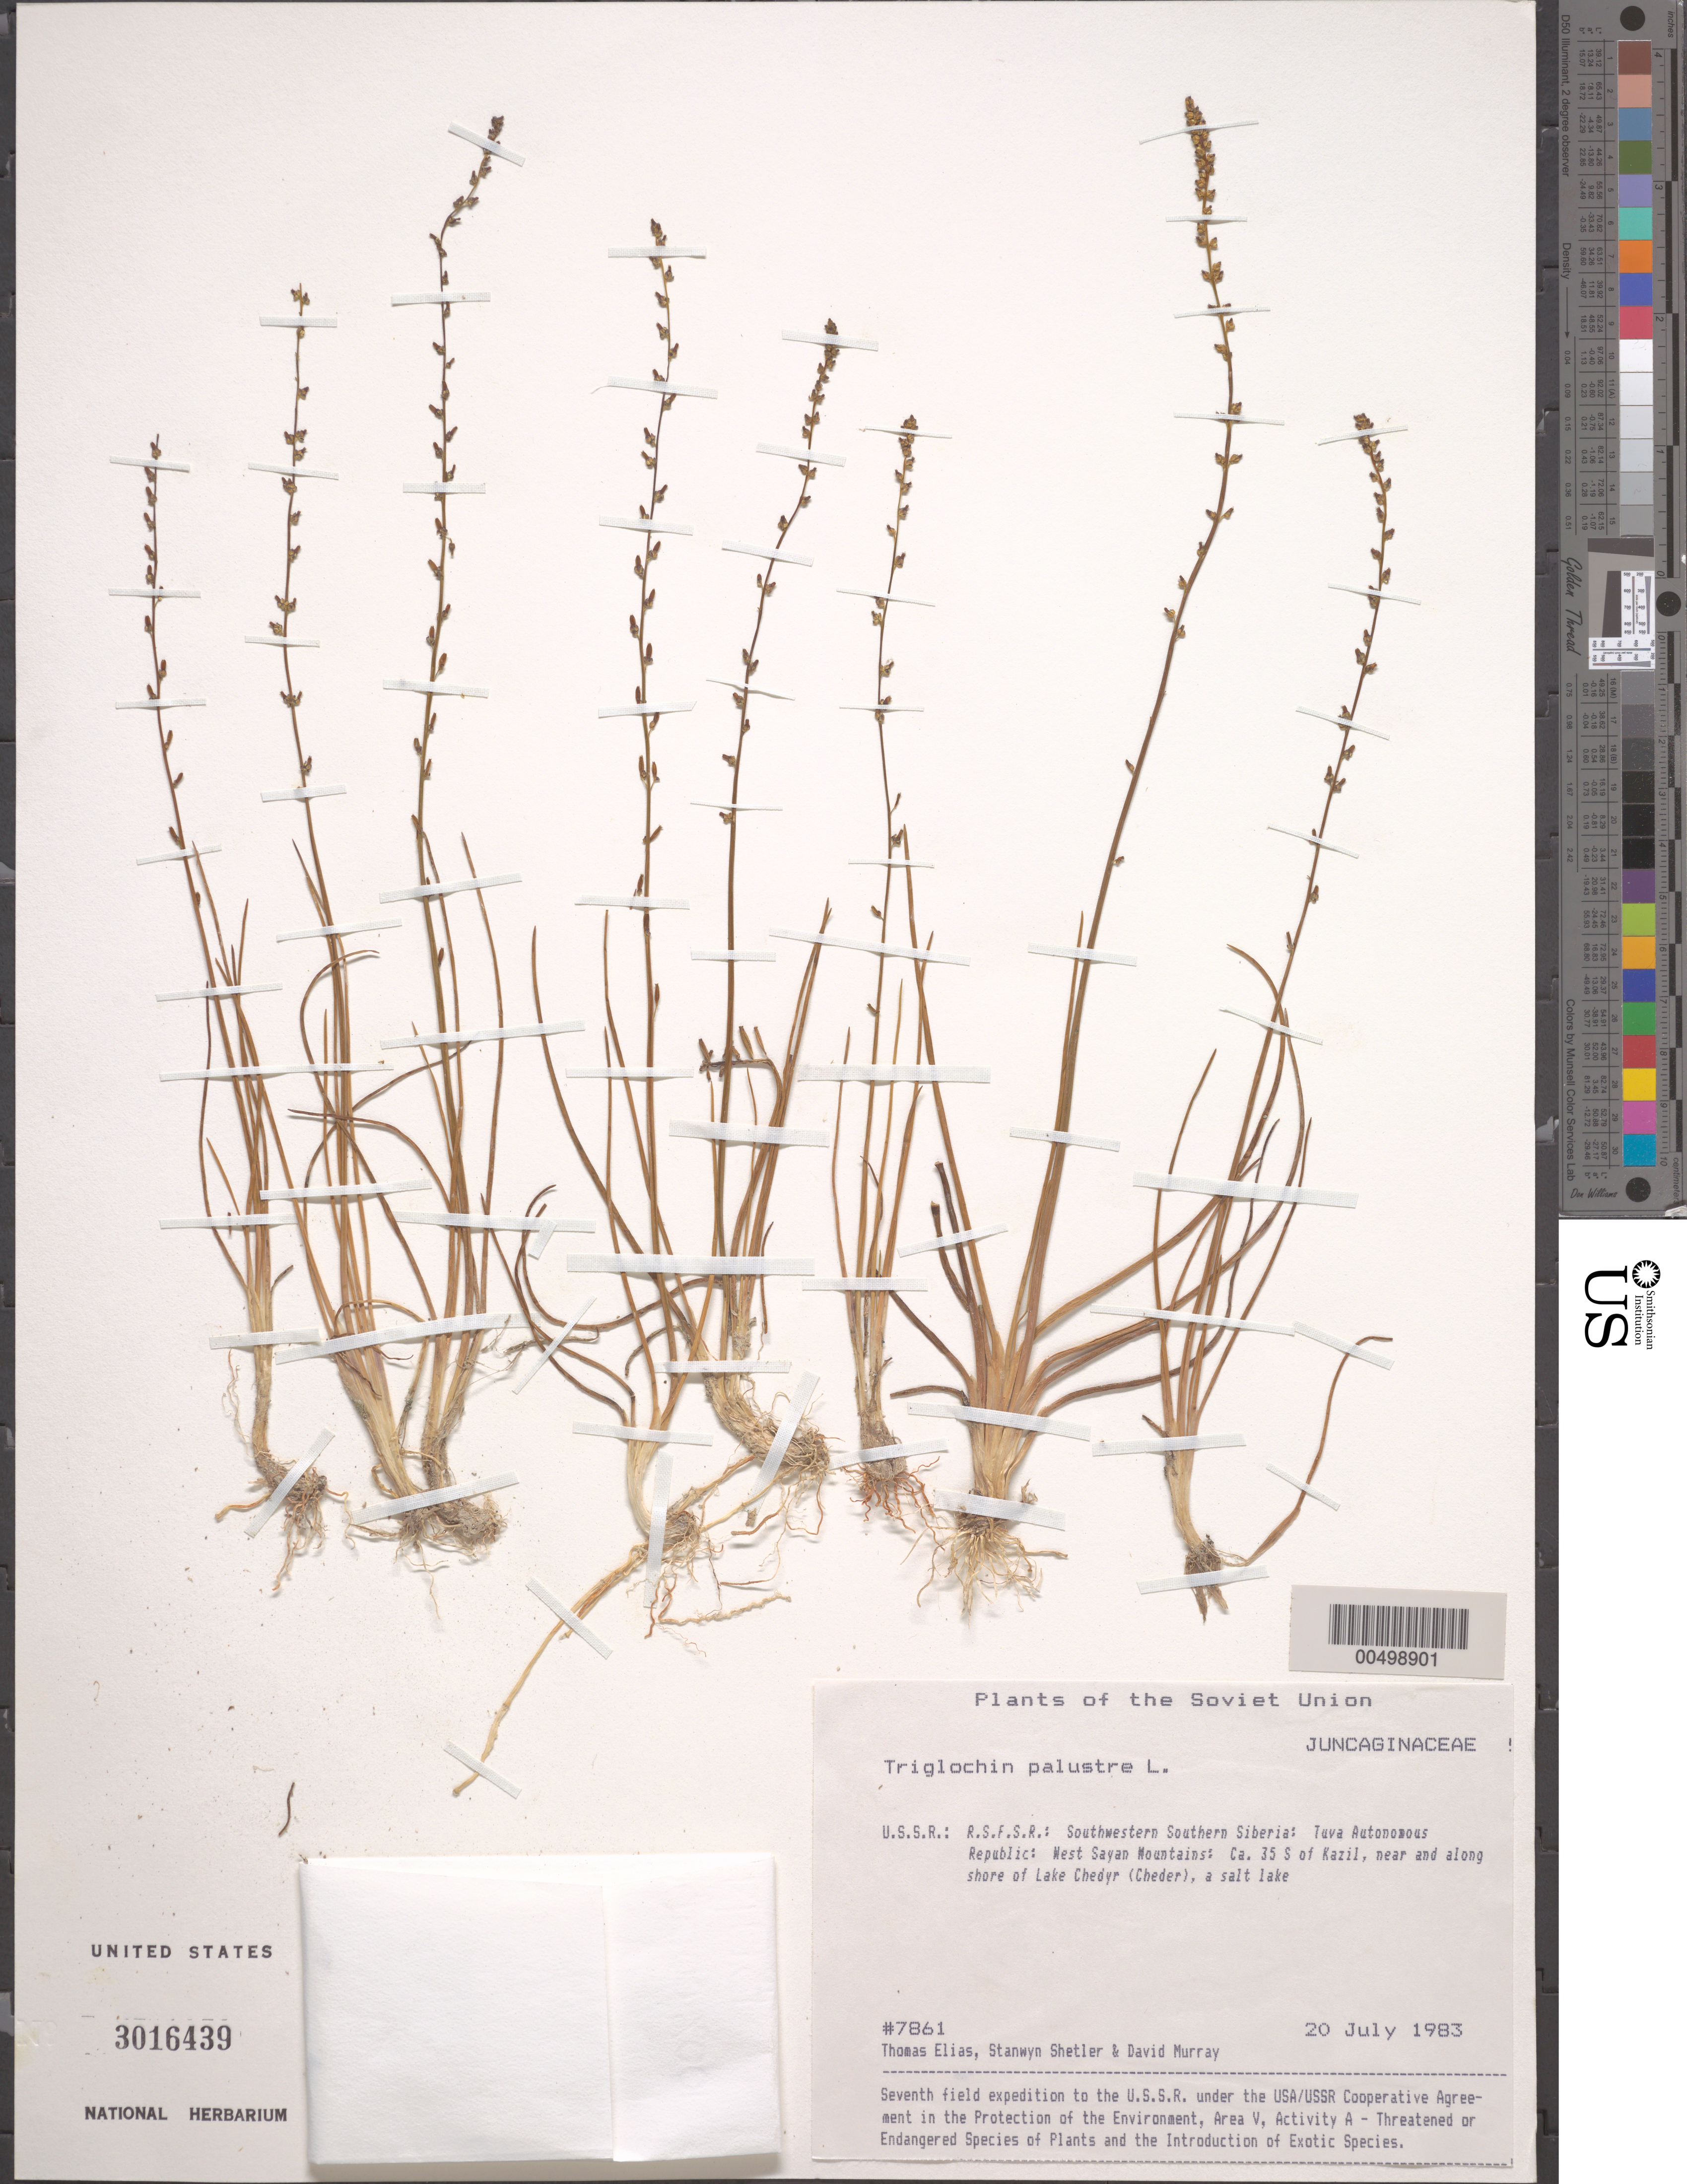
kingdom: Plantae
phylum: Tracheophyta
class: Liliopsida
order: Alismatales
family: Juncaginaceae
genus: Triglochin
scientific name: Triglochin palustris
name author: L.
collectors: T. Elias, S. Shetler & D. F. Murray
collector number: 7861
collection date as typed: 20 Jul 1983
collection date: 1983-07-20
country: Russian Federation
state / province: Tuva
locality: West Sayan Mountains, ca. 35 km S of Kazil [Kyzyl], near and along shore of Lake Chedyr (Cheder)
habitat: salt lake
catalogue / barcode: US 3016439